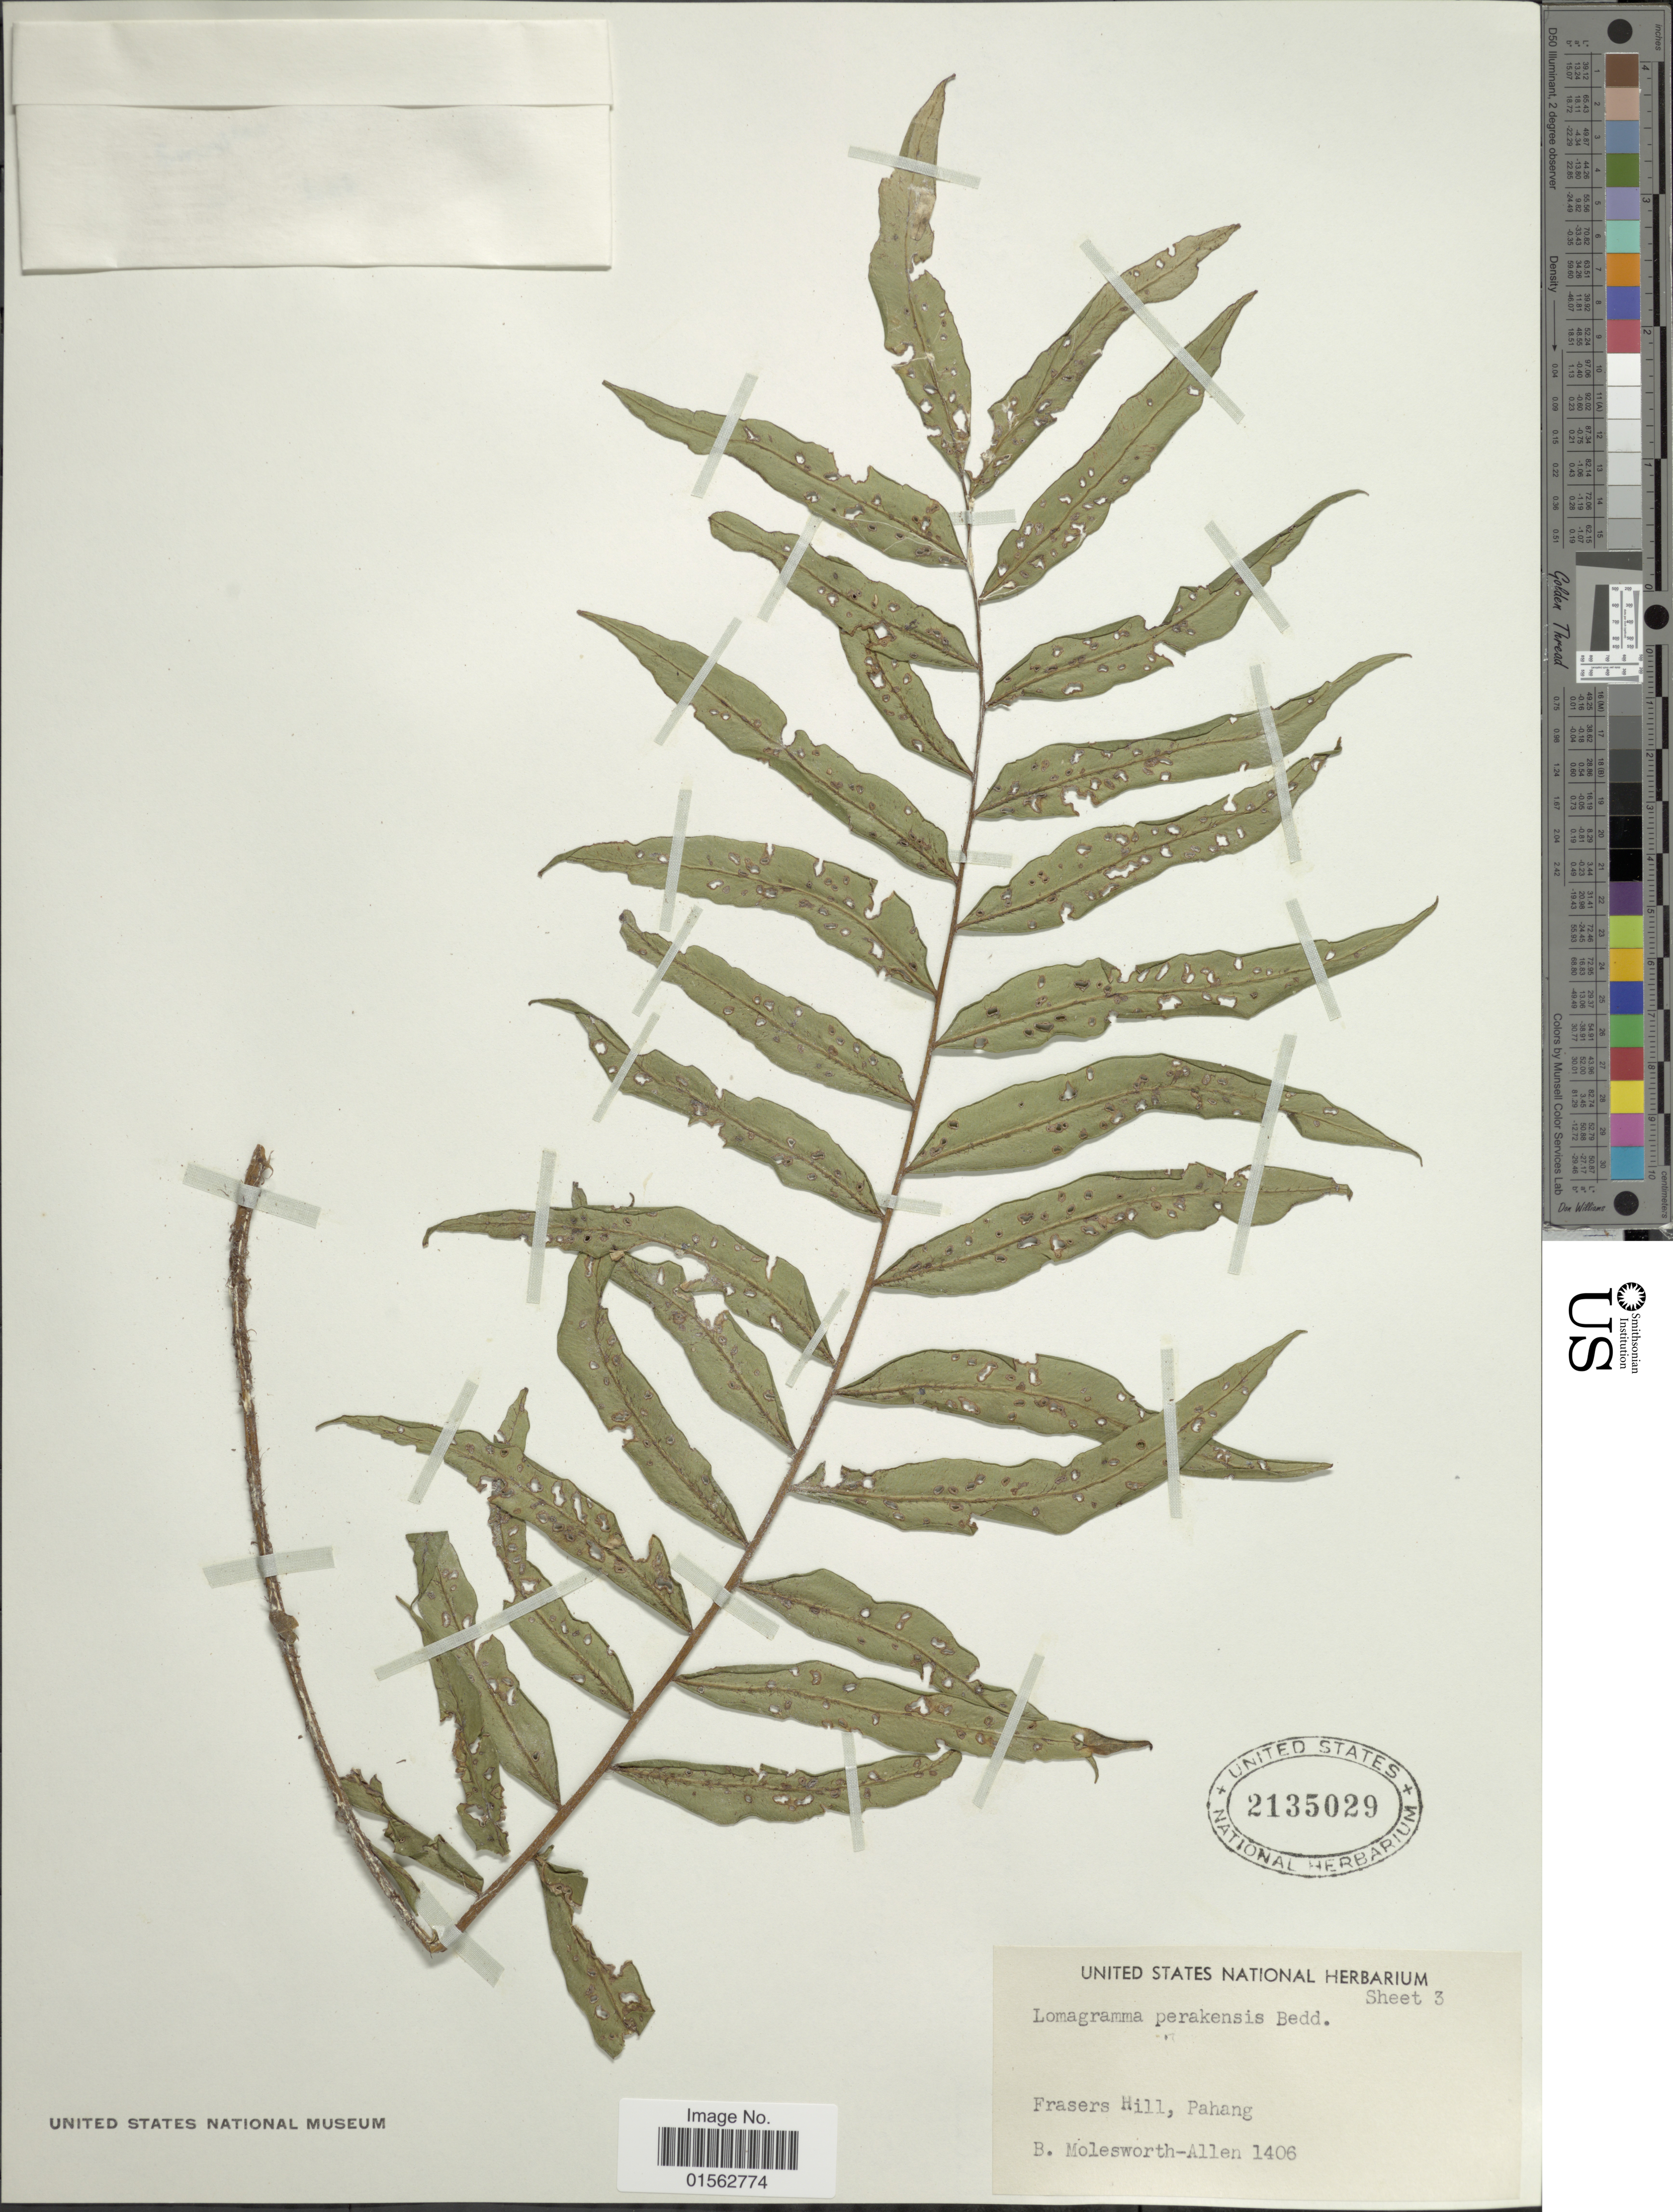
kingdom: Plantae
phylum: Tracheophyta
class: Polypodiopsida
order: Polypodiales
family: Dryopteridaceae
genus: Lomagramma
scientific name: Lomagramma perakensis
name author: Bedd.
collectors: B. E. G. Molesworth-Allen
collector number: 1406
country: Malaysia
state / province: Pahang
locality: Frasers Hill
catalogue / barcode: US 2135029